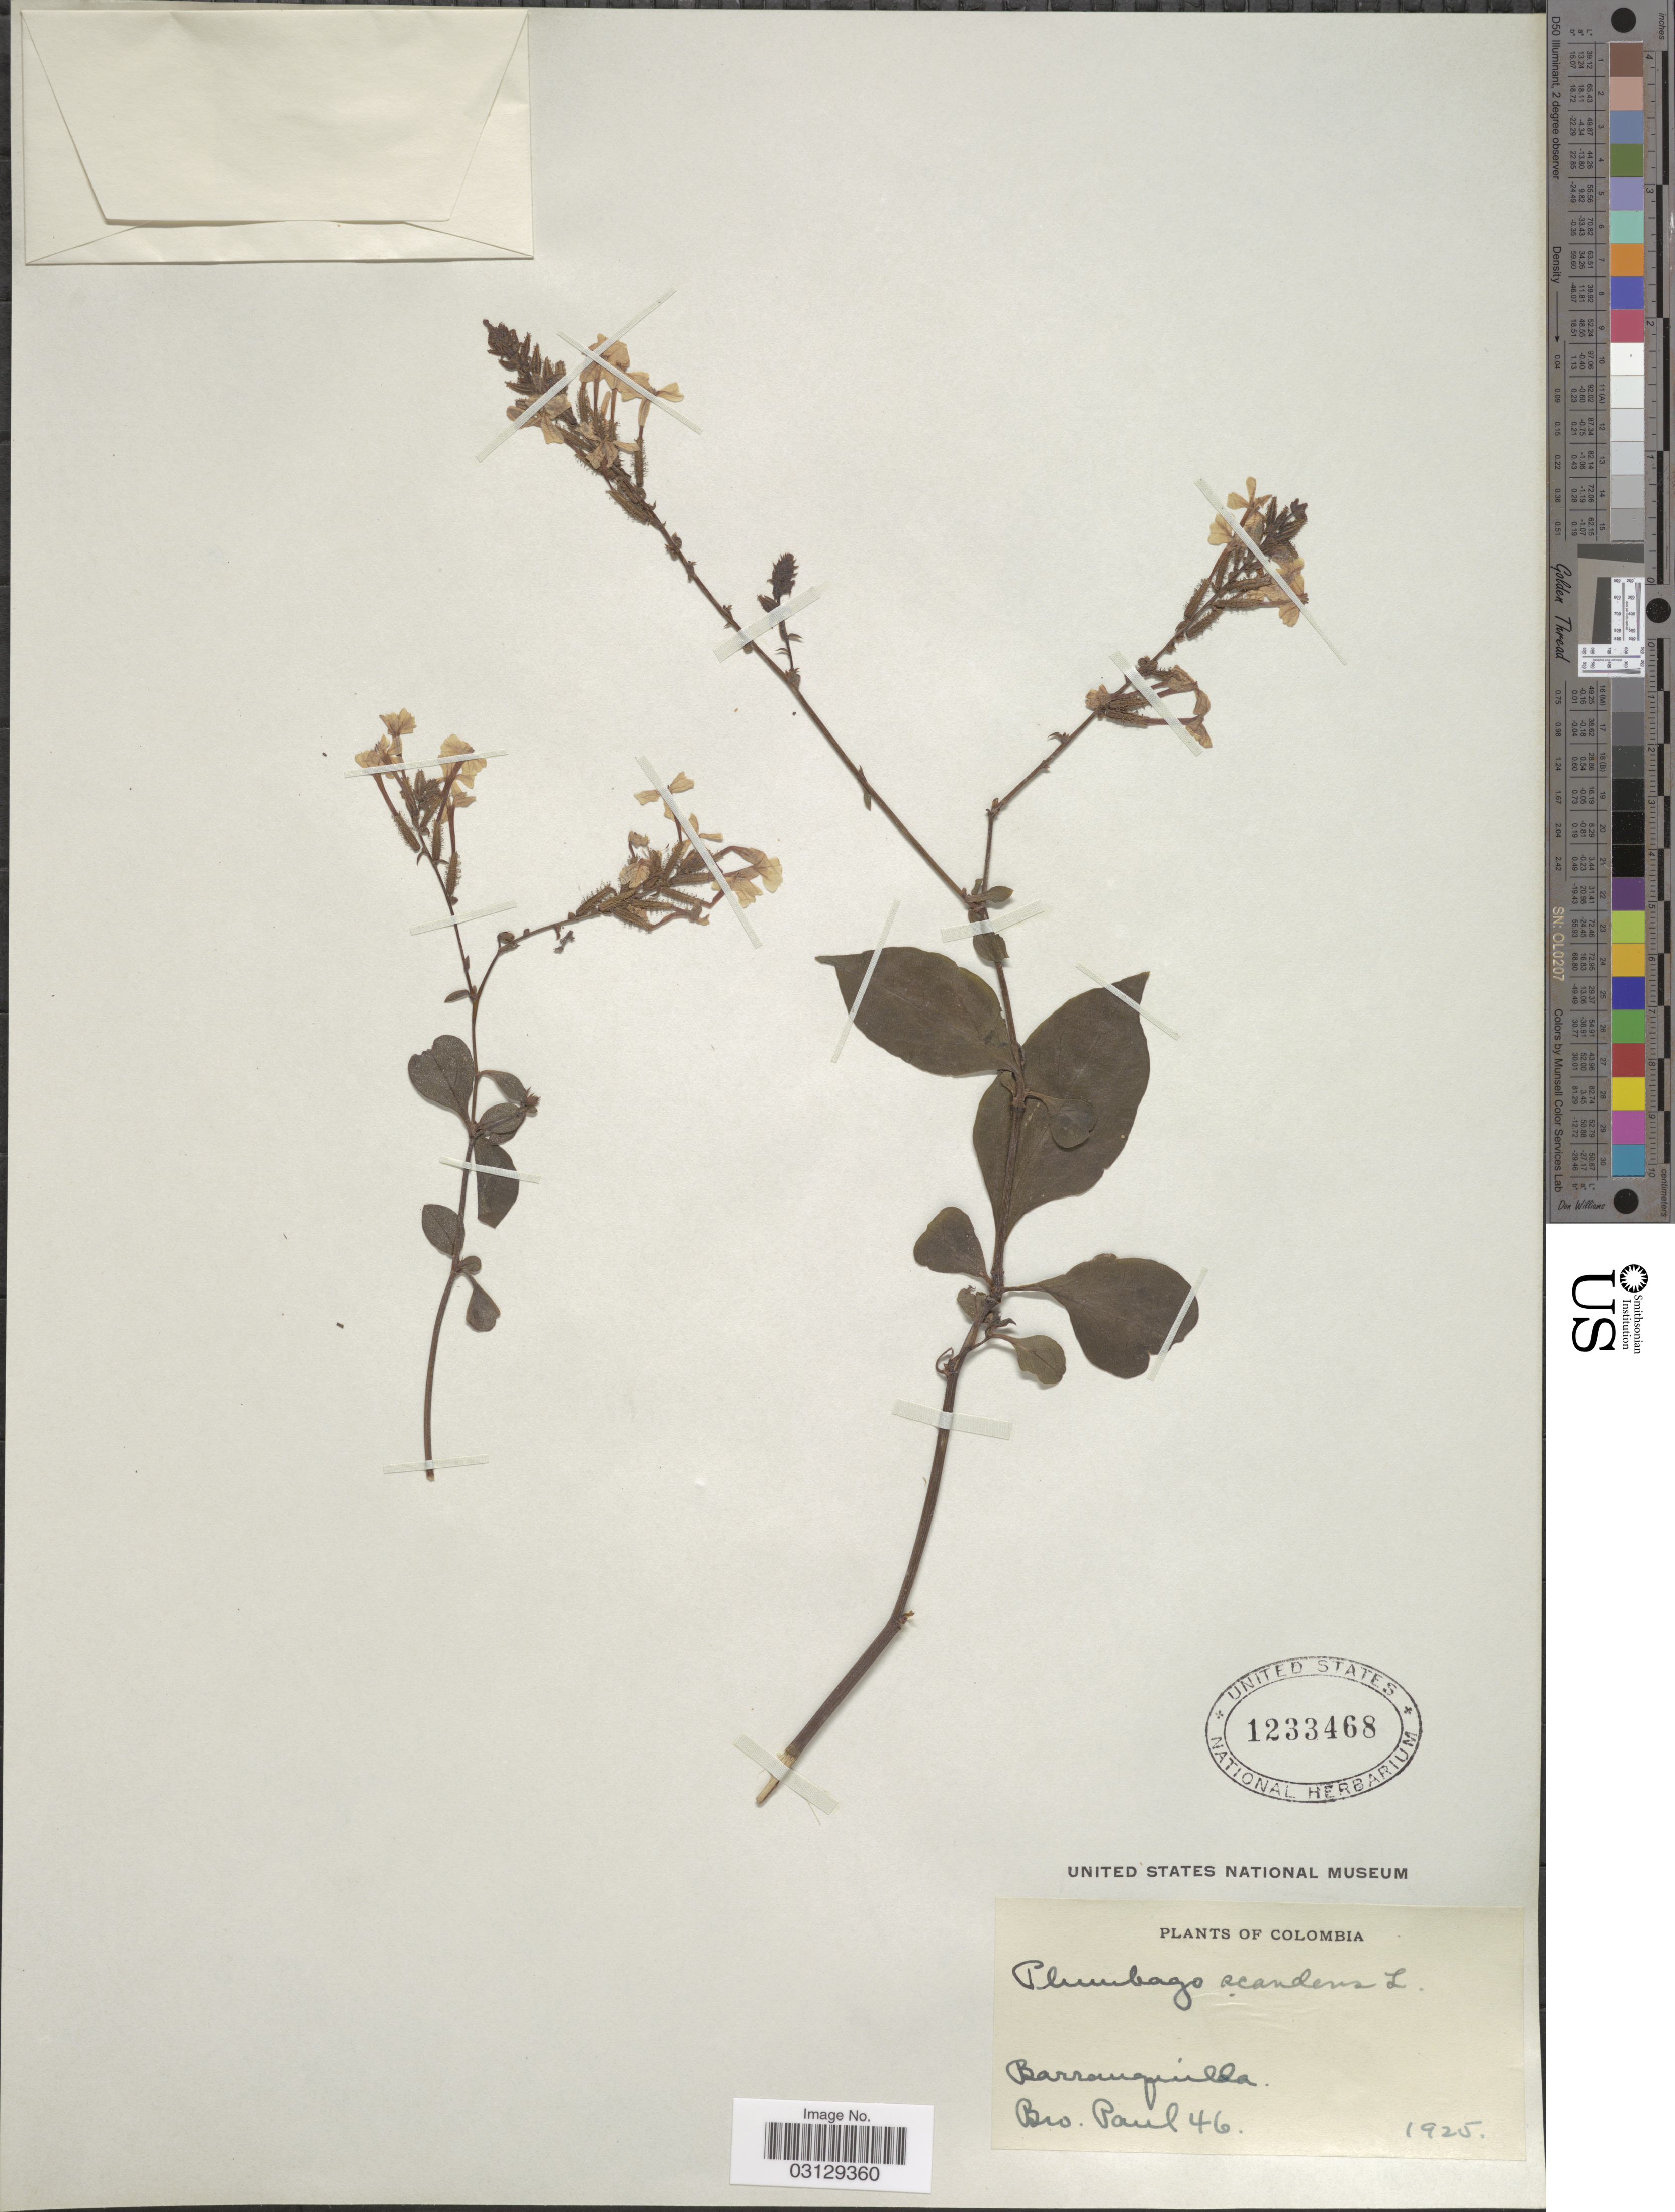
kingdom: Plantae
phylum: Tracheophyta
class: Magnoliopsida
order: Caryophyllales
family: Plumbaginaceae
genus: Plumbago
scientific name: Plumbago scandens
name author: L.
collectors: B. Paul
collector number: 46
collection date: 1925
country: Colombia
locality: Barranquilla.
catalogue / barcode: US 1233468